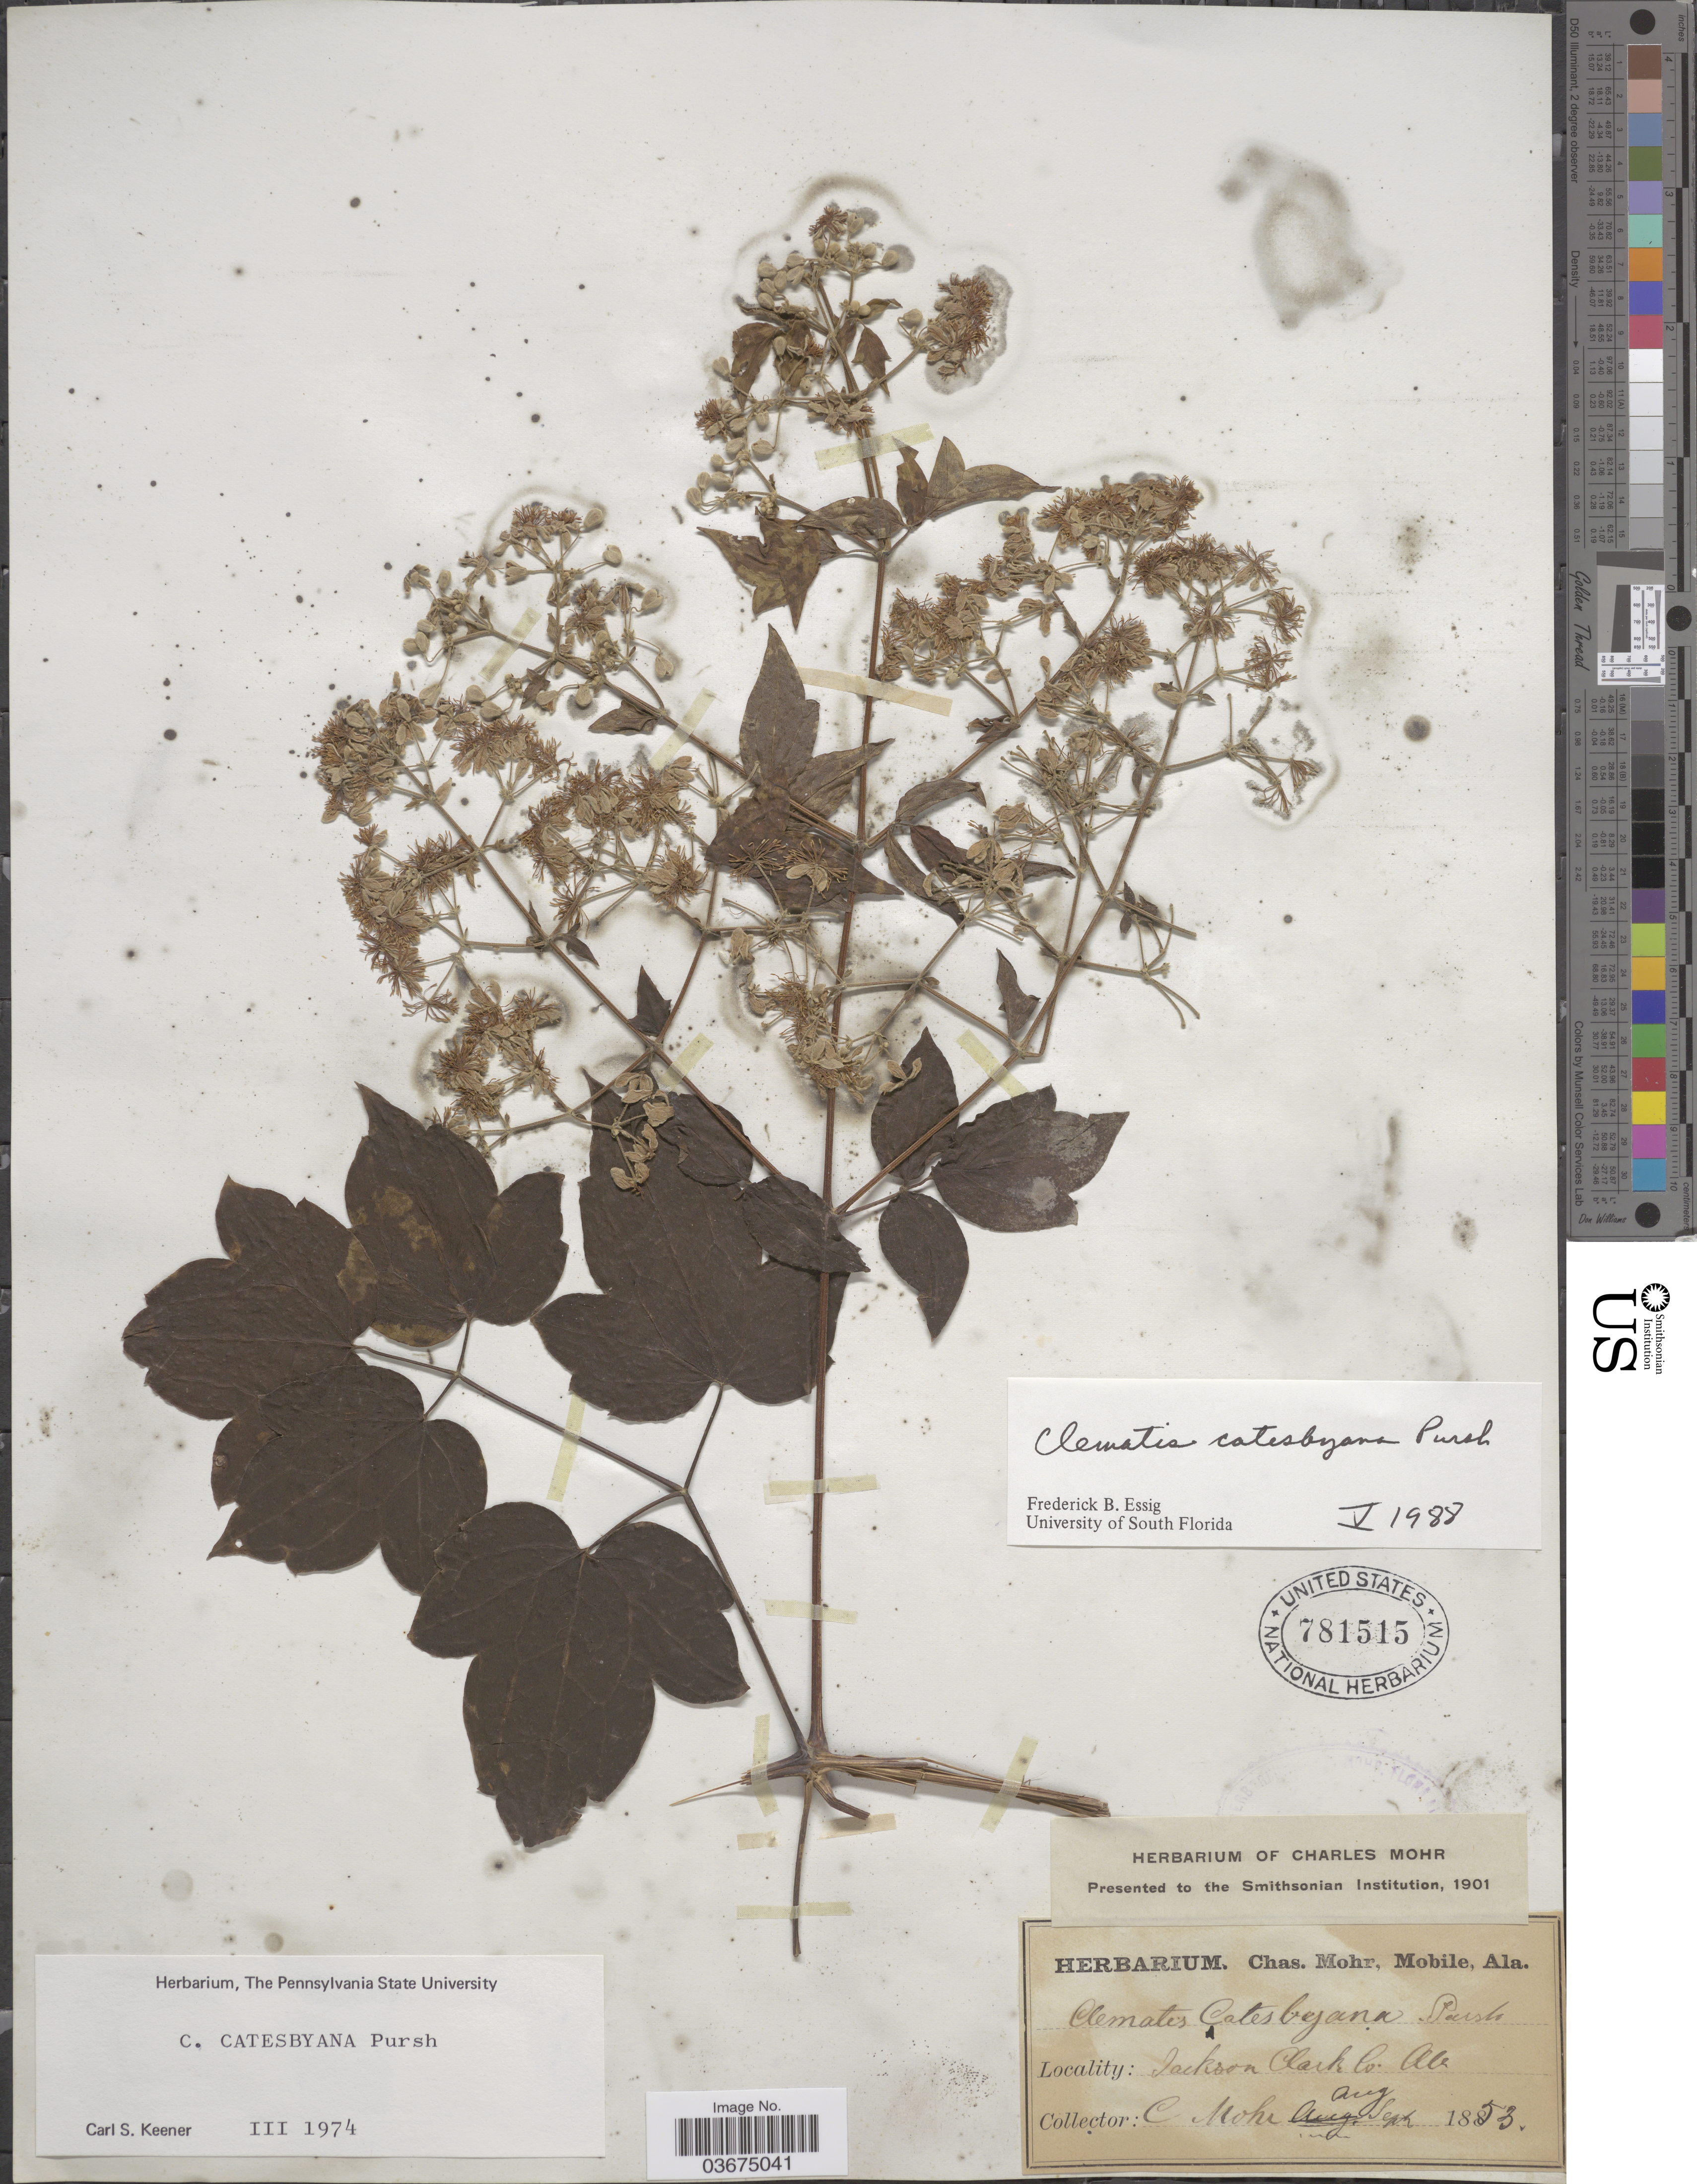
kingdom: Plantae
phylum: Tracheophyta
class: Magnoliopsida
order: Ranunculales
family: Ranunculaceae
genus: Clematis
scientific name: Clematis catesbyana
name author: Pursh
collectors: C. T. Mohr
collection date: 1853-08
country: United States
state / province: Alabama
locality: Jackson, Clark Co.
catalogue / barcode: US 781515